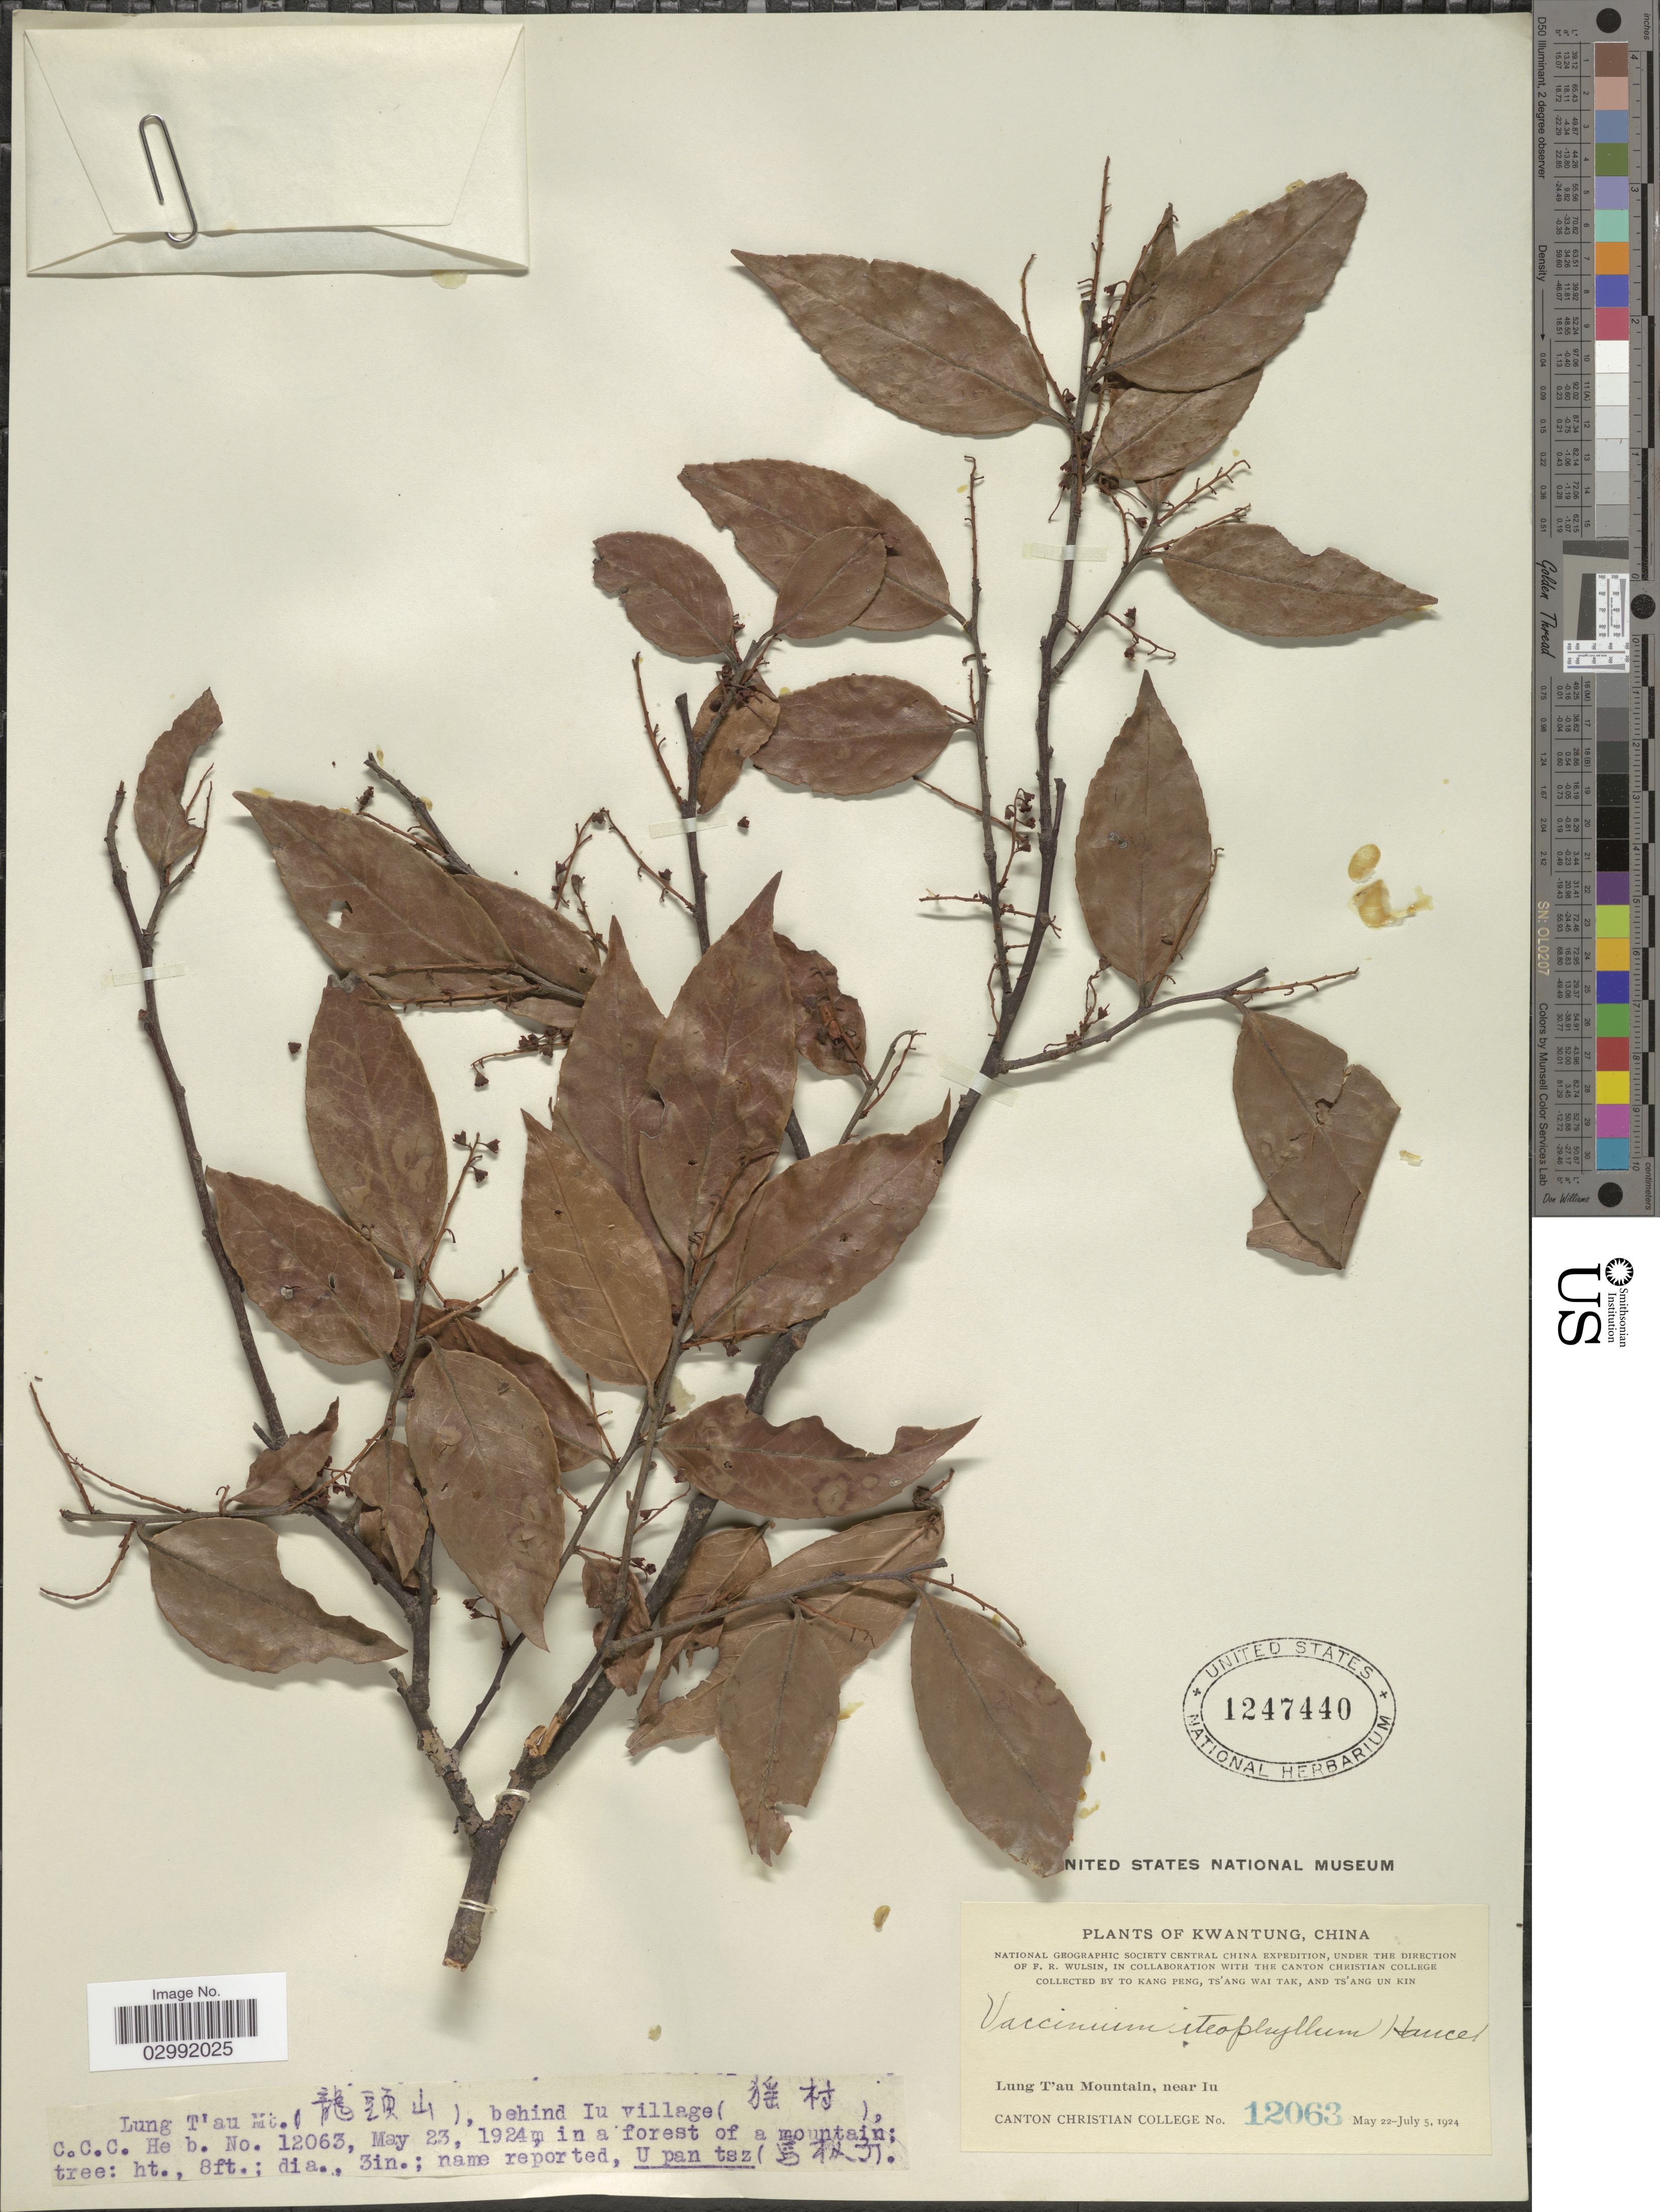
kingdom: Plantae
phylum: Tracheophyta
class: Magnoliopsida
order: Ericales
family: Ericaceae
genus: Vaccinium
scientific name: Vaccinium iteophyllum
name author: Hance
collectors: K. Peng, W. T. Tsang & Ts' Ang Un Kin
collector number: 12063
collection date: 1924-05-23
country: China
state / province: Guangdong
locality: Kwangtung, Lung T'au Mountain, near Iu, behind Iu village.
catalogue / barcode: US 1247440